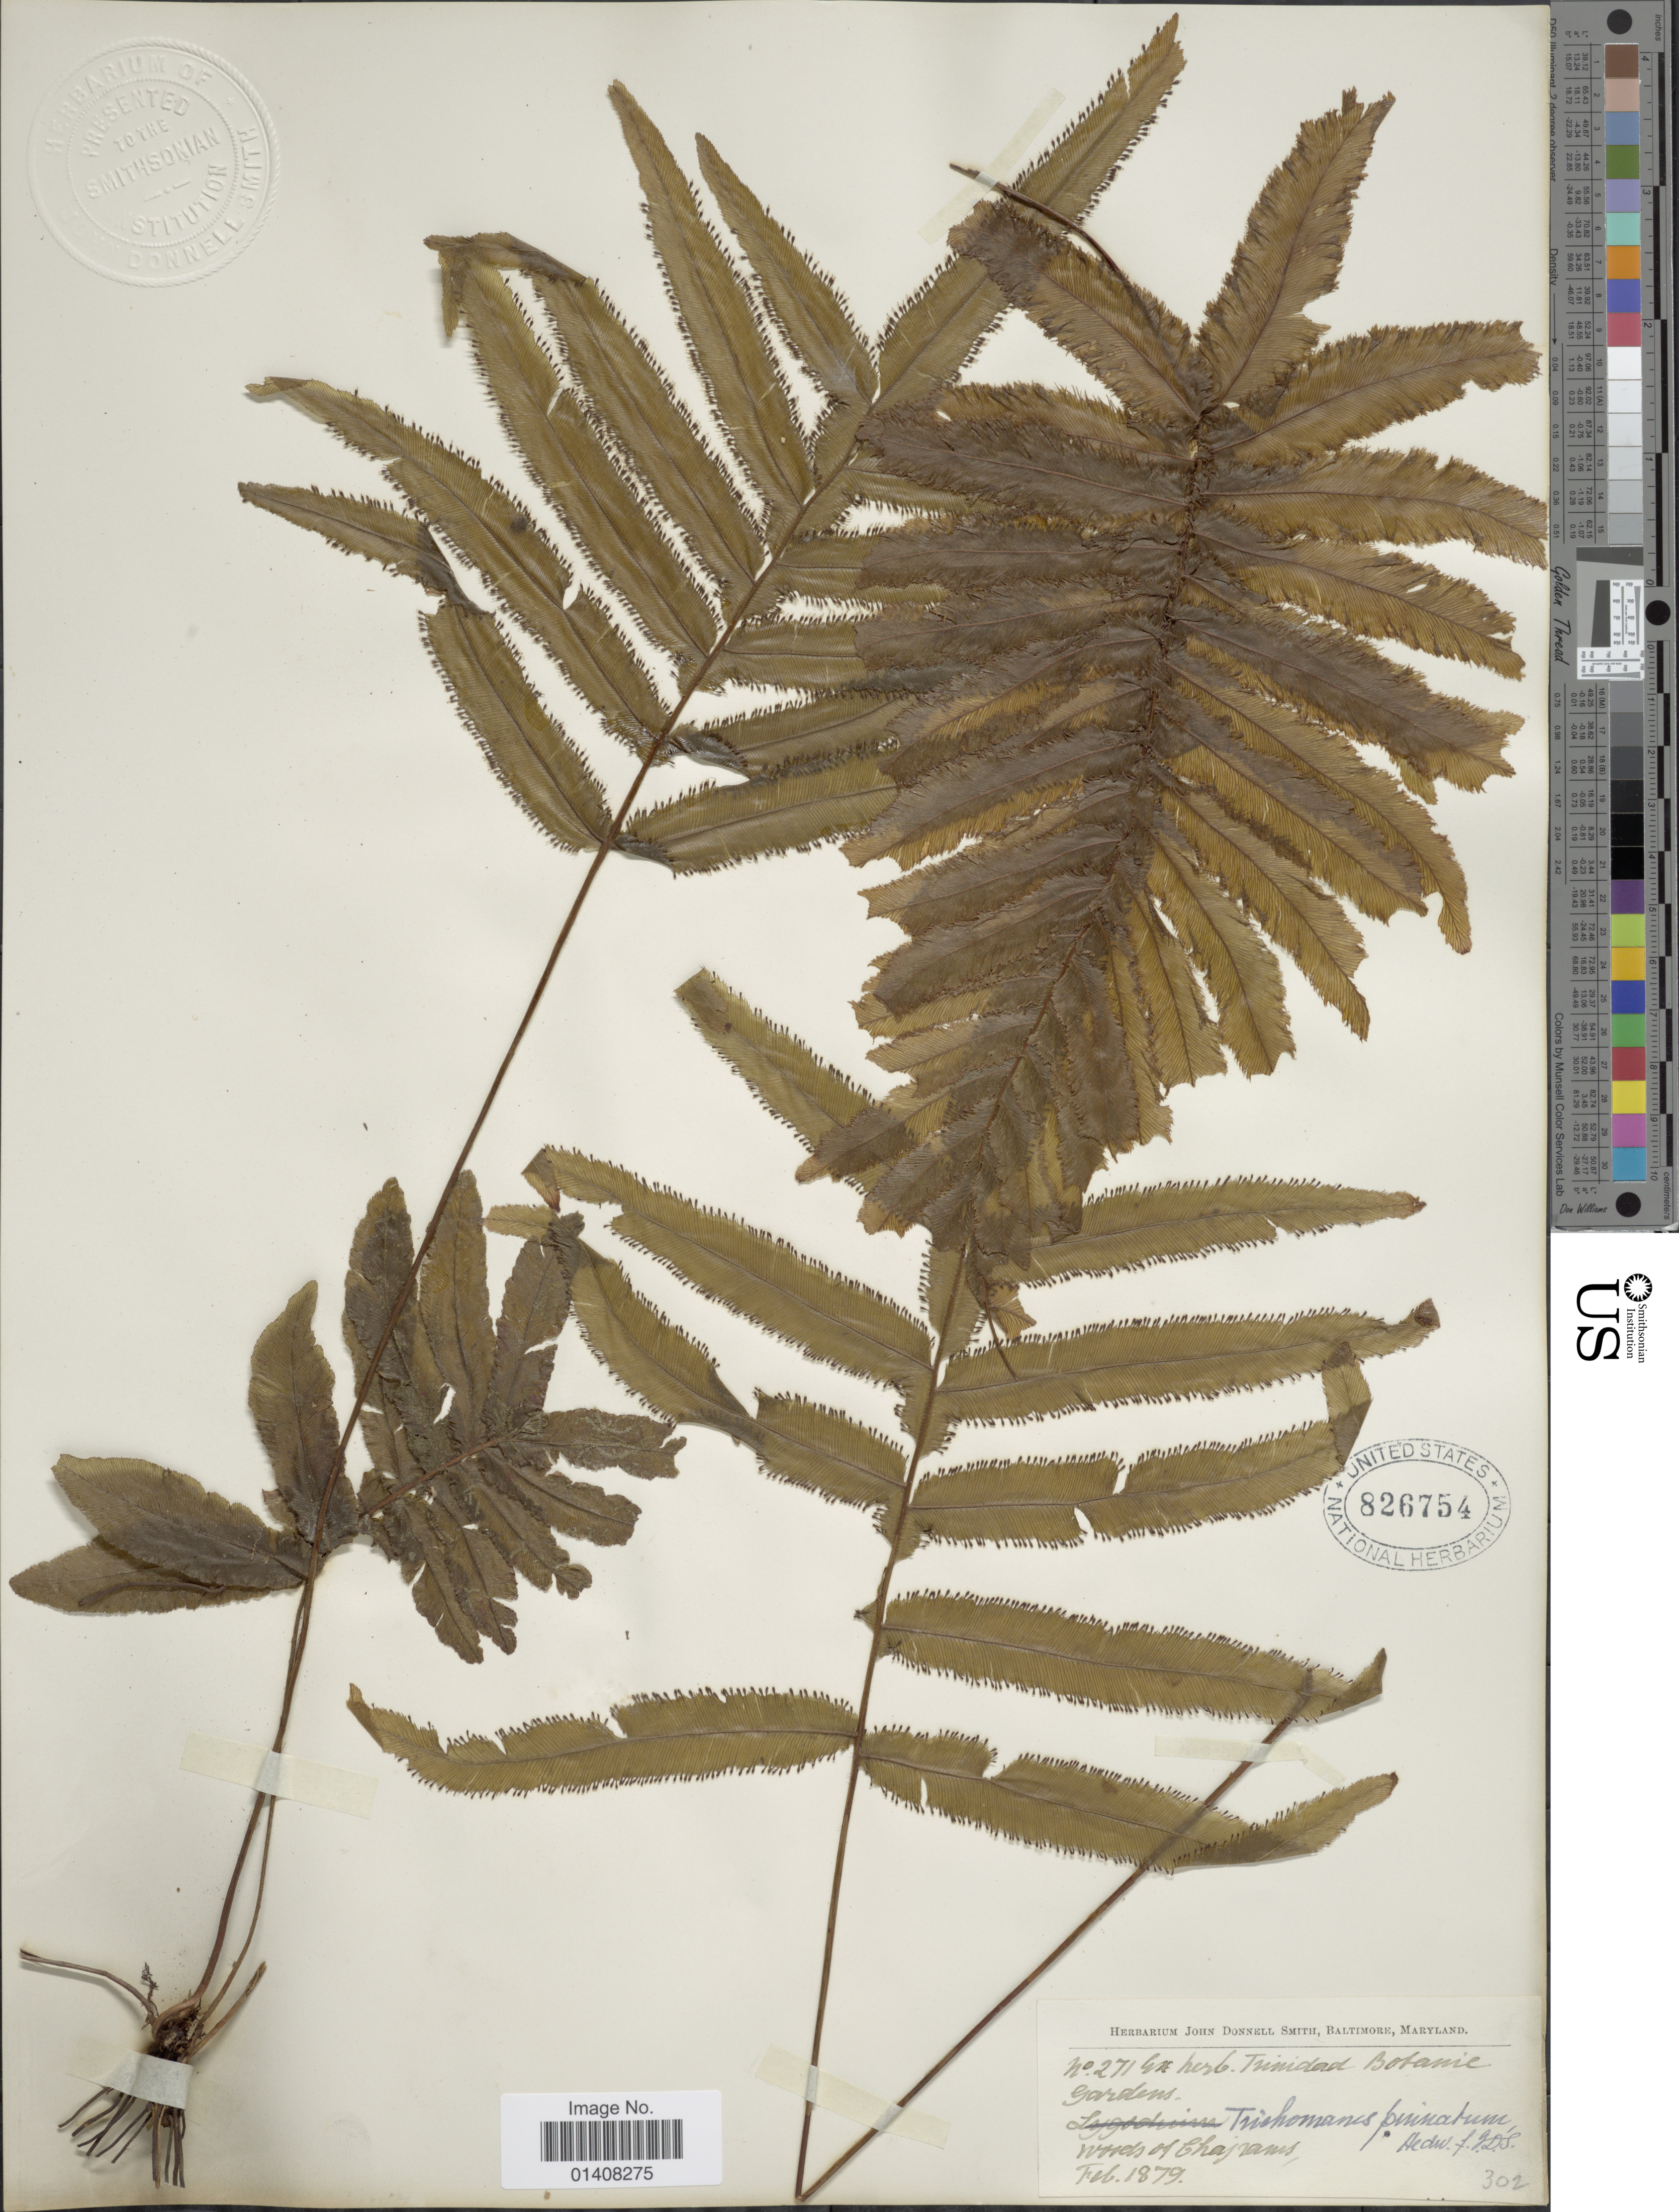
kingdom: Plantae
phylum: Tracheophyta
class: Polypodiopsida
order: Hymenophyllales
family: Hymenophyllaceae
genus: Trichomanes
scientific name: Trichomanes pinnatum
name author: Hedw.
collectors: ex herb. Bot. Gard. Trinidad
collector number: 271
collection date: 1879-02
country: Trinidad and Tobago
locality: Woods of Chajrams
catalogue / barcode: US 826754